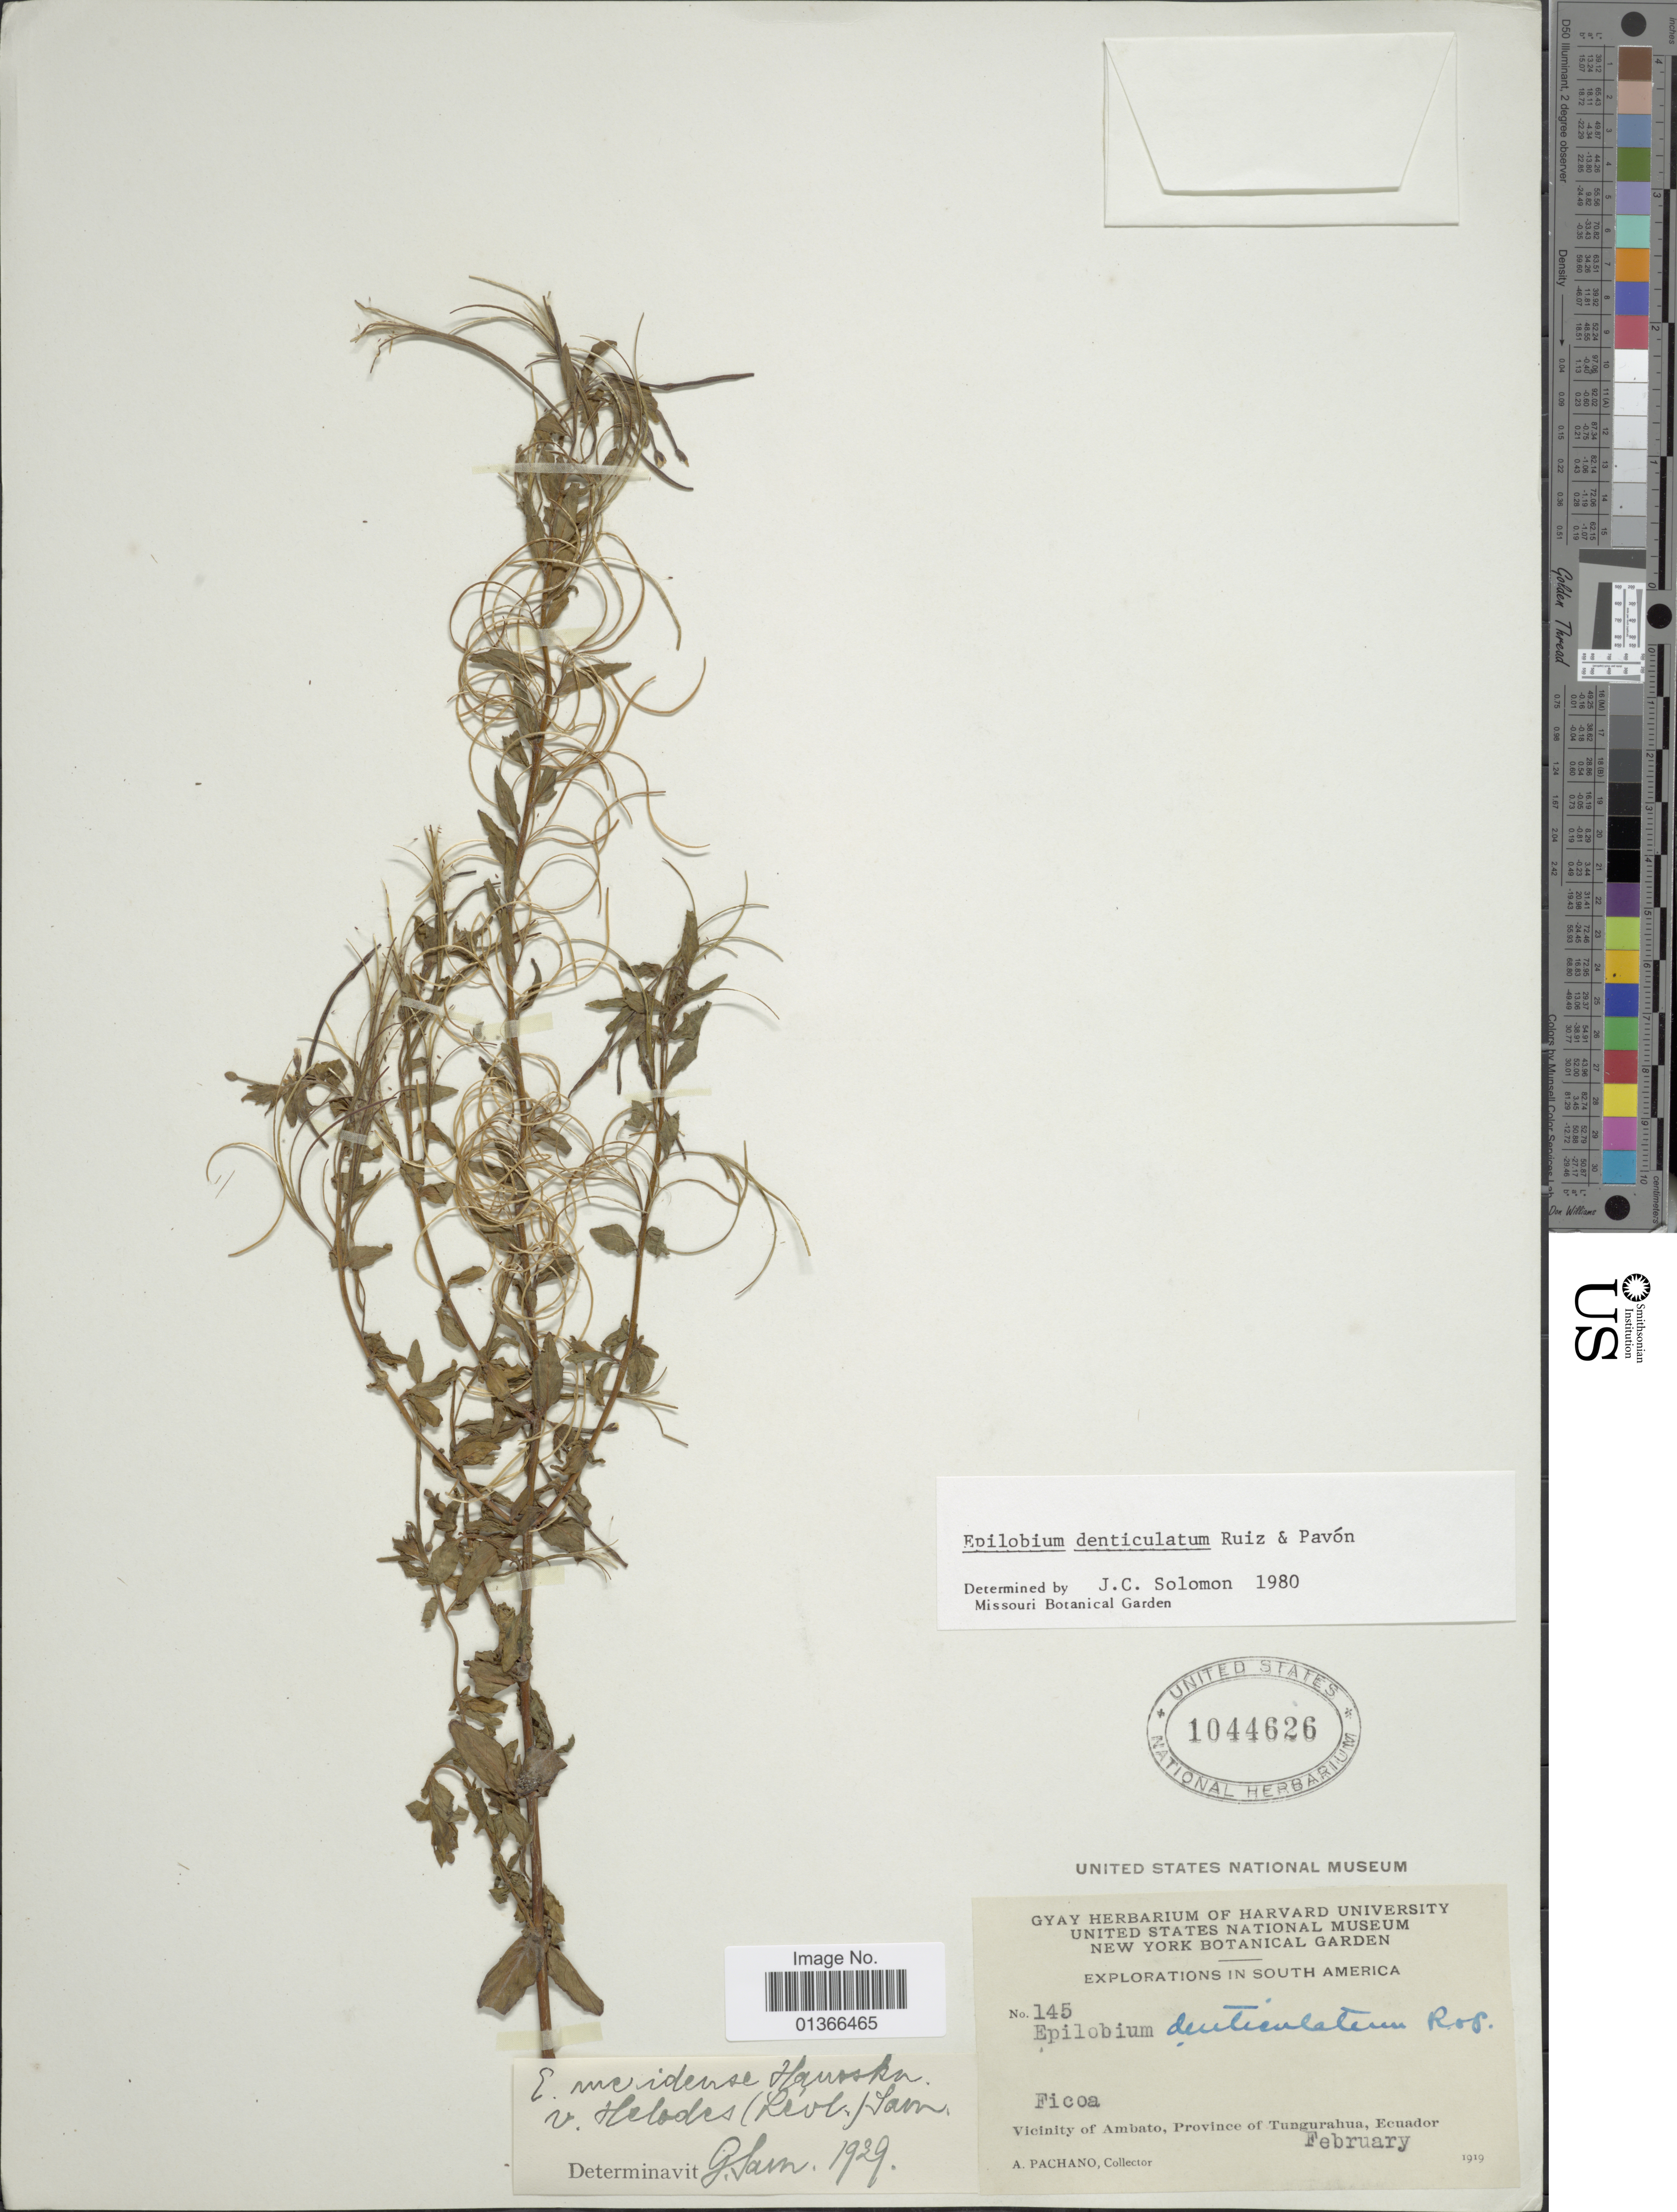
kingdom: Plantae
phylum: Tracheophyta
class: Magnoliopsida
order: Myrtales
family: Onagraceae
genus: Epilobium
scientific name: Epilobium denticulatum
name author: Ruiz & Pav.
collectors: A. Pachano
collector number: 145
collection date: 1919-02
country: Ecuador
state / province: Tungurahua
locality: Vicinity of Ambato.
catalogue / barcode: US 1044626